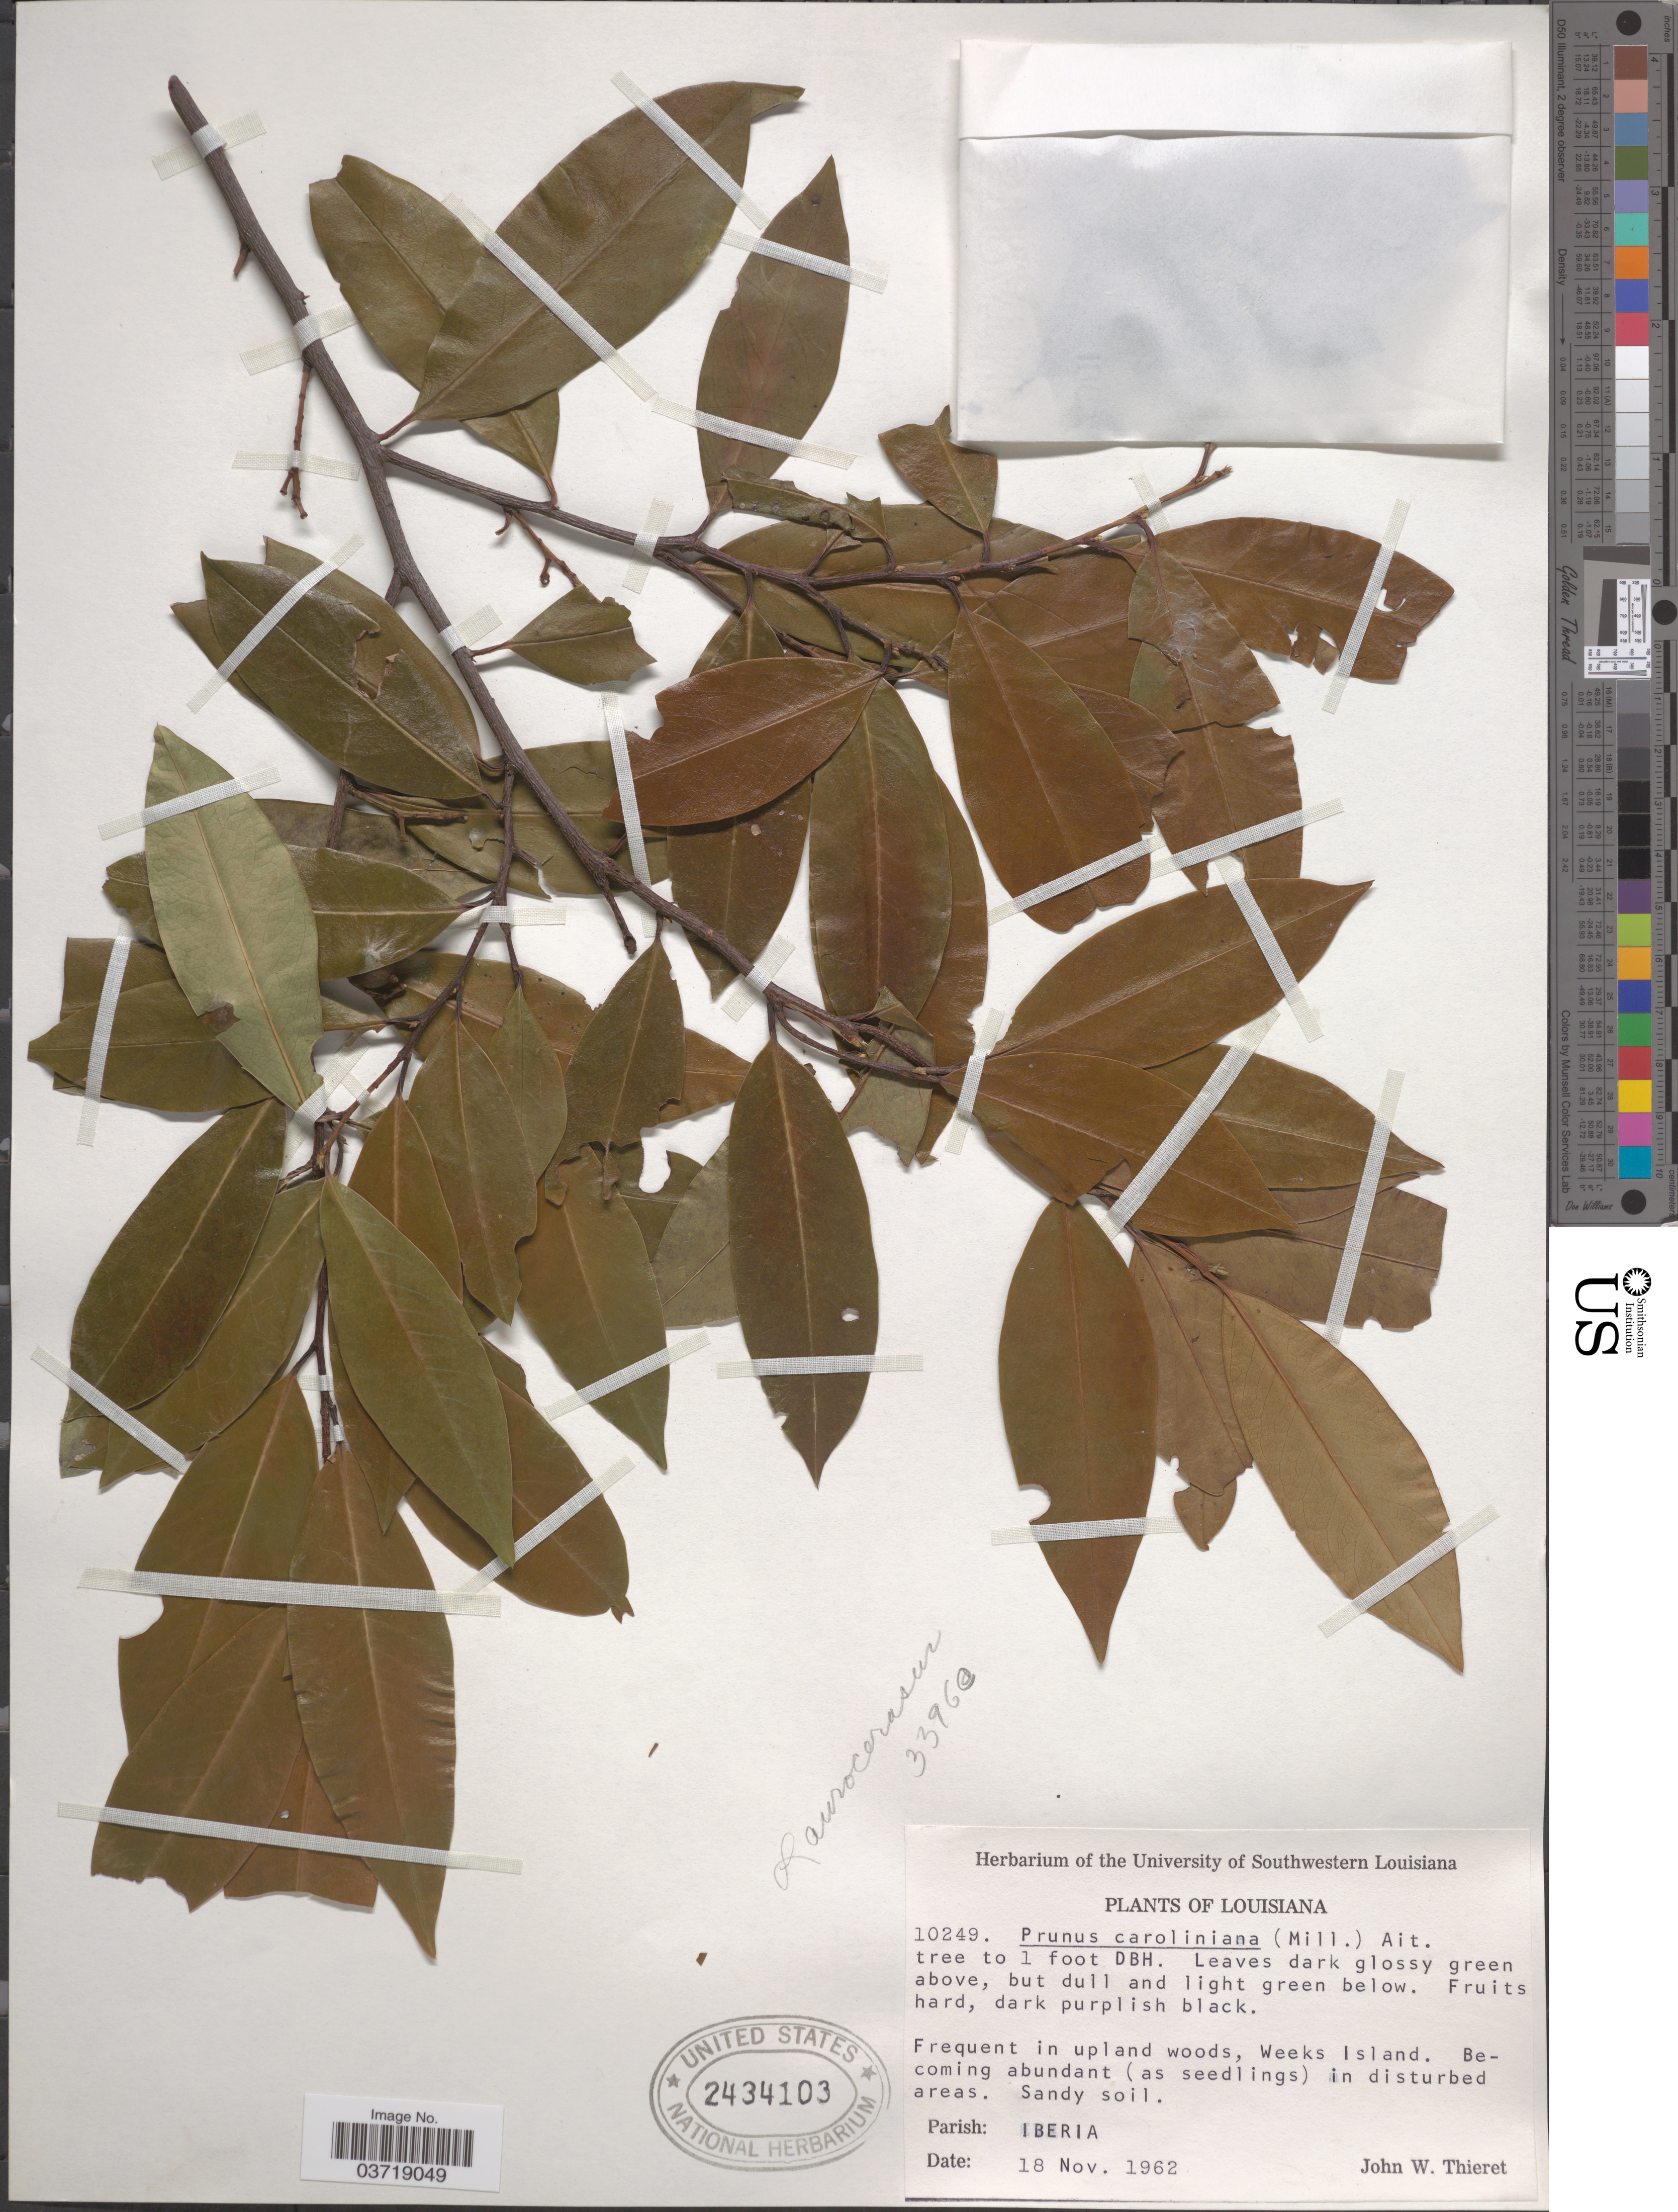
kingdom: Plantae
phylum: Tracheophyta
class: Magnoliopsida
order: Rosales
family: Rosaceae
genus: Prunus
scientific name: Prunus caroliniana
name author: (Mill.) Aiton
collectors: J. W. Thieret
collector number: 10249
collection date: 1962-11-18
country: United States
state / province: Louisiana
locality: Weeks Island. Parish: Iberia.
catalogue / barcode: US 2434103